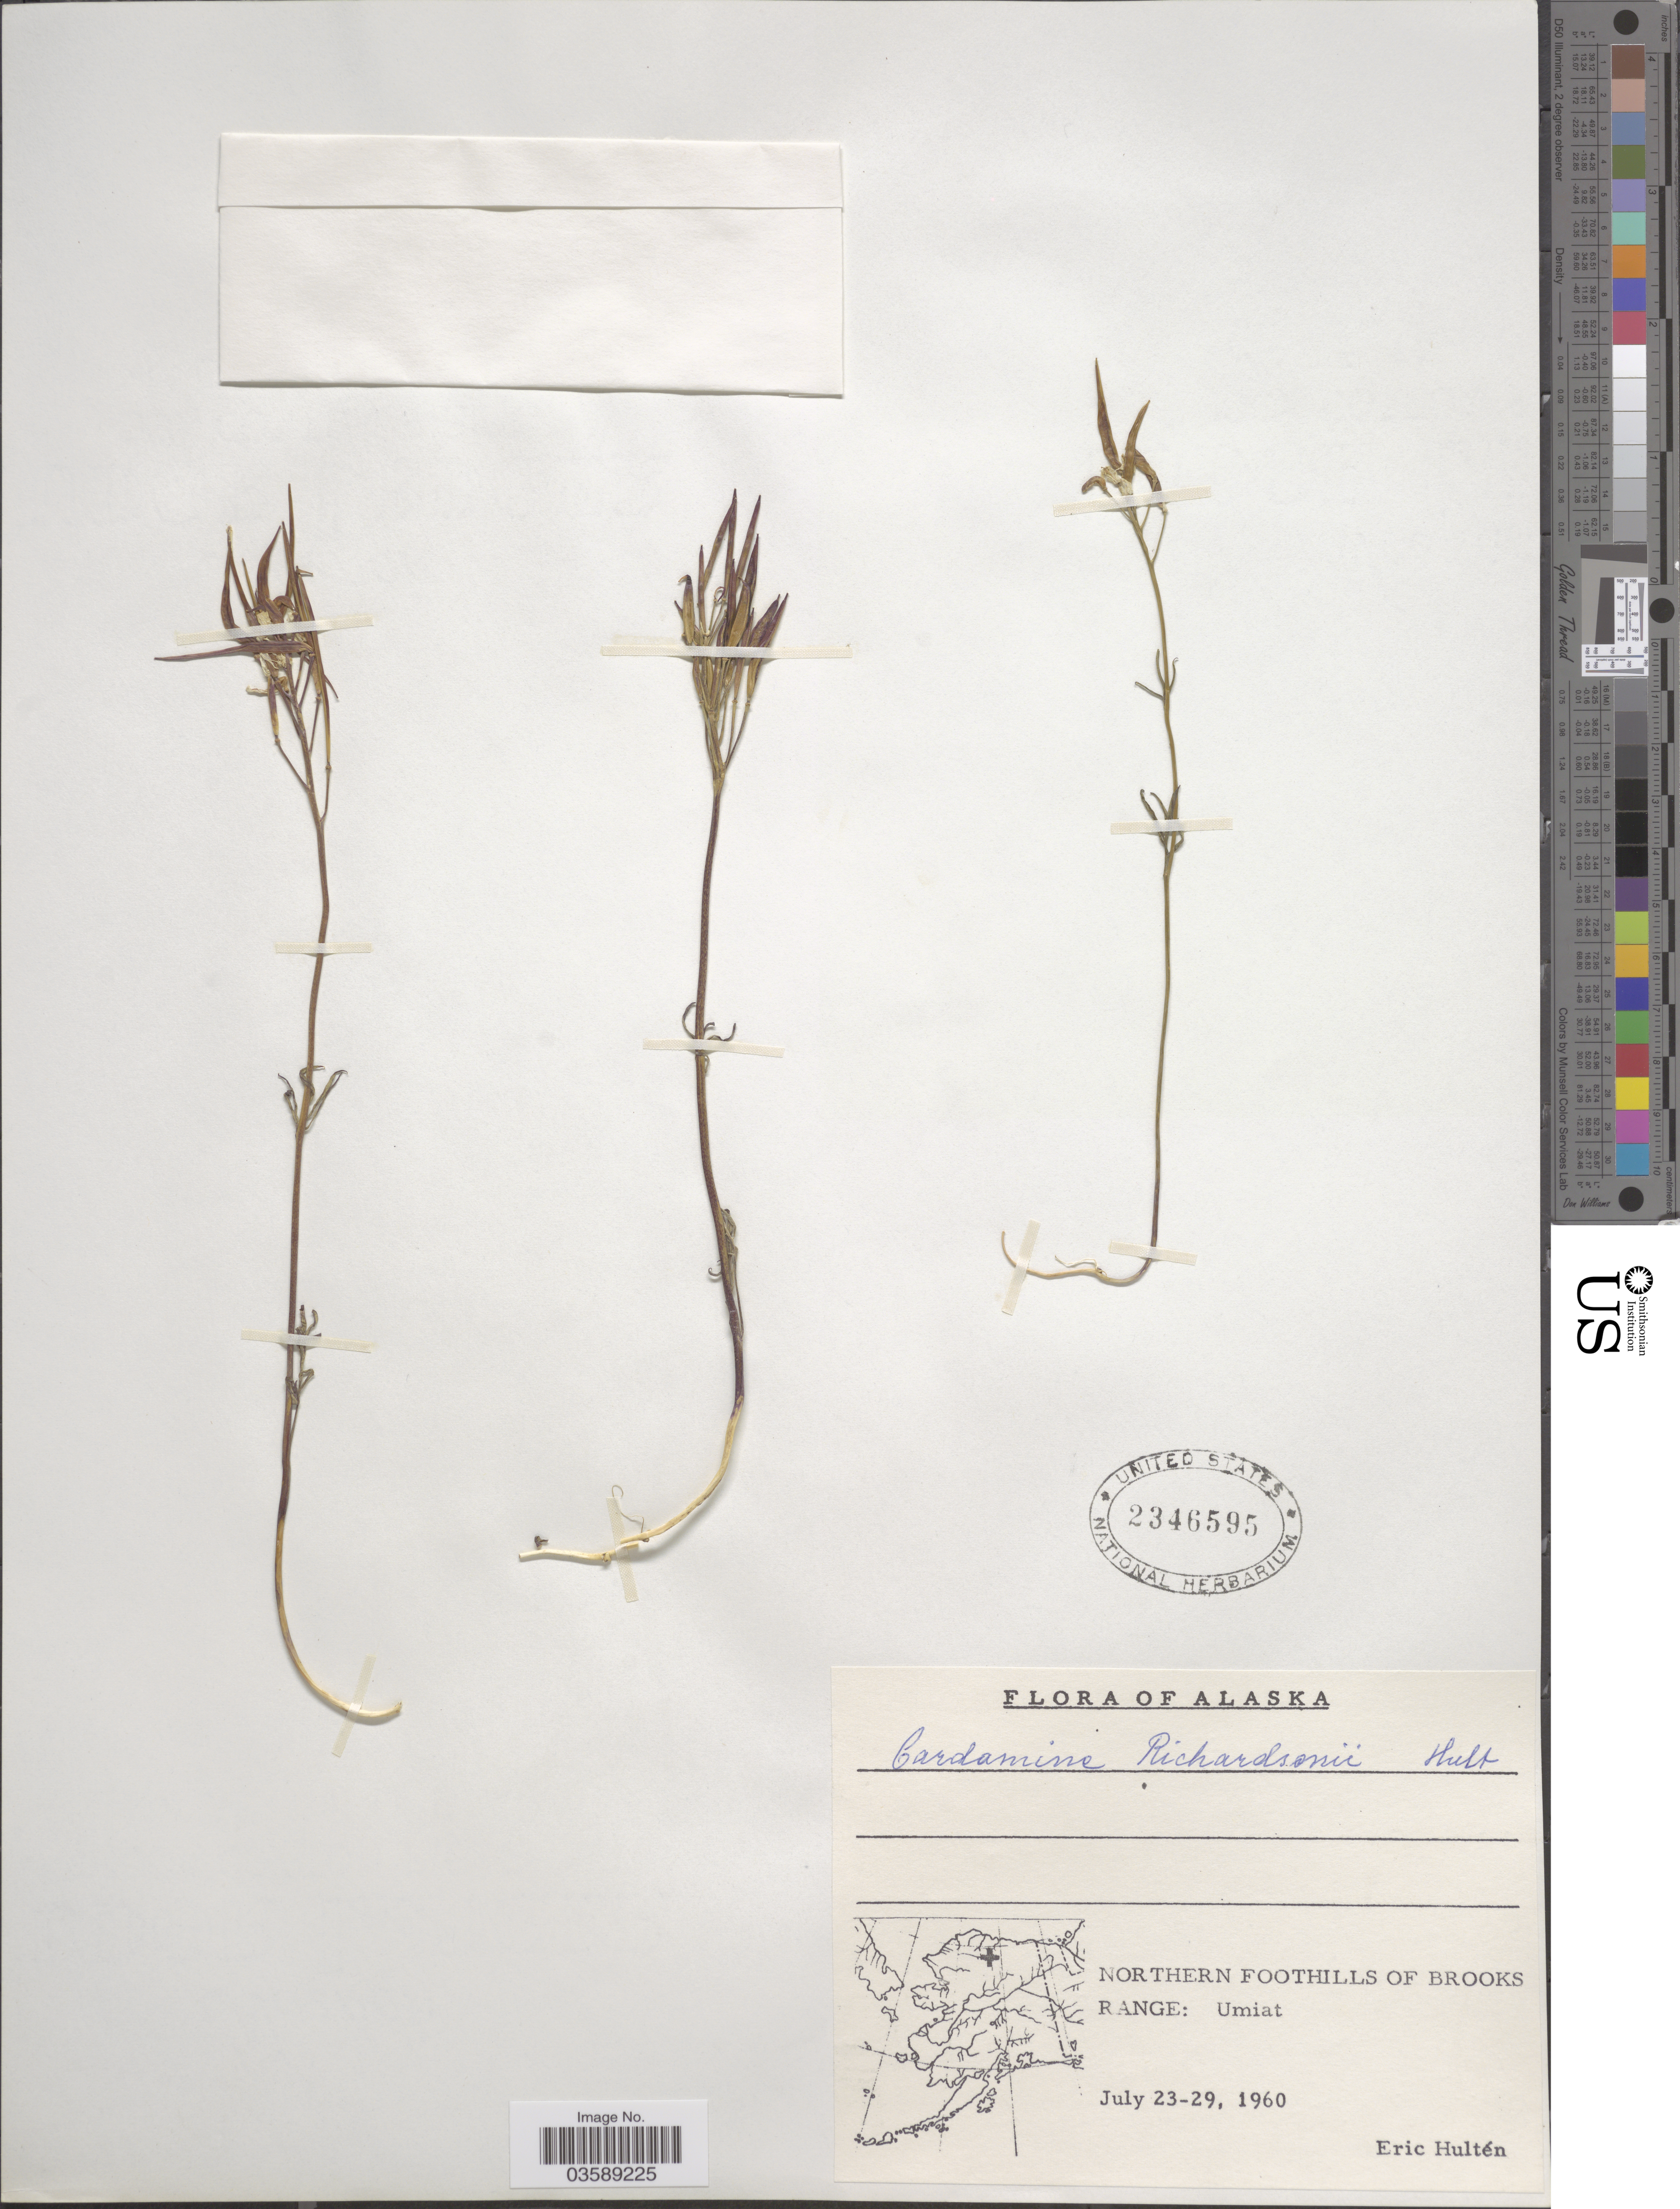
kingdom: Plantae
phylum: Tracheophyta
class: Magnoliopsida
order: Brassicales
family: Brassicaceae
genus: Cardamine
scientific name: Cardamine digitata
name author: Richardson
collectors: E. G. Hultén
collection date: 1960-07-23/1960-07-29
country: United States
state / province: Alaska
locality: Northern Foothills of Brooks Range: Umiat.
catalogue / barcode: US 2346595